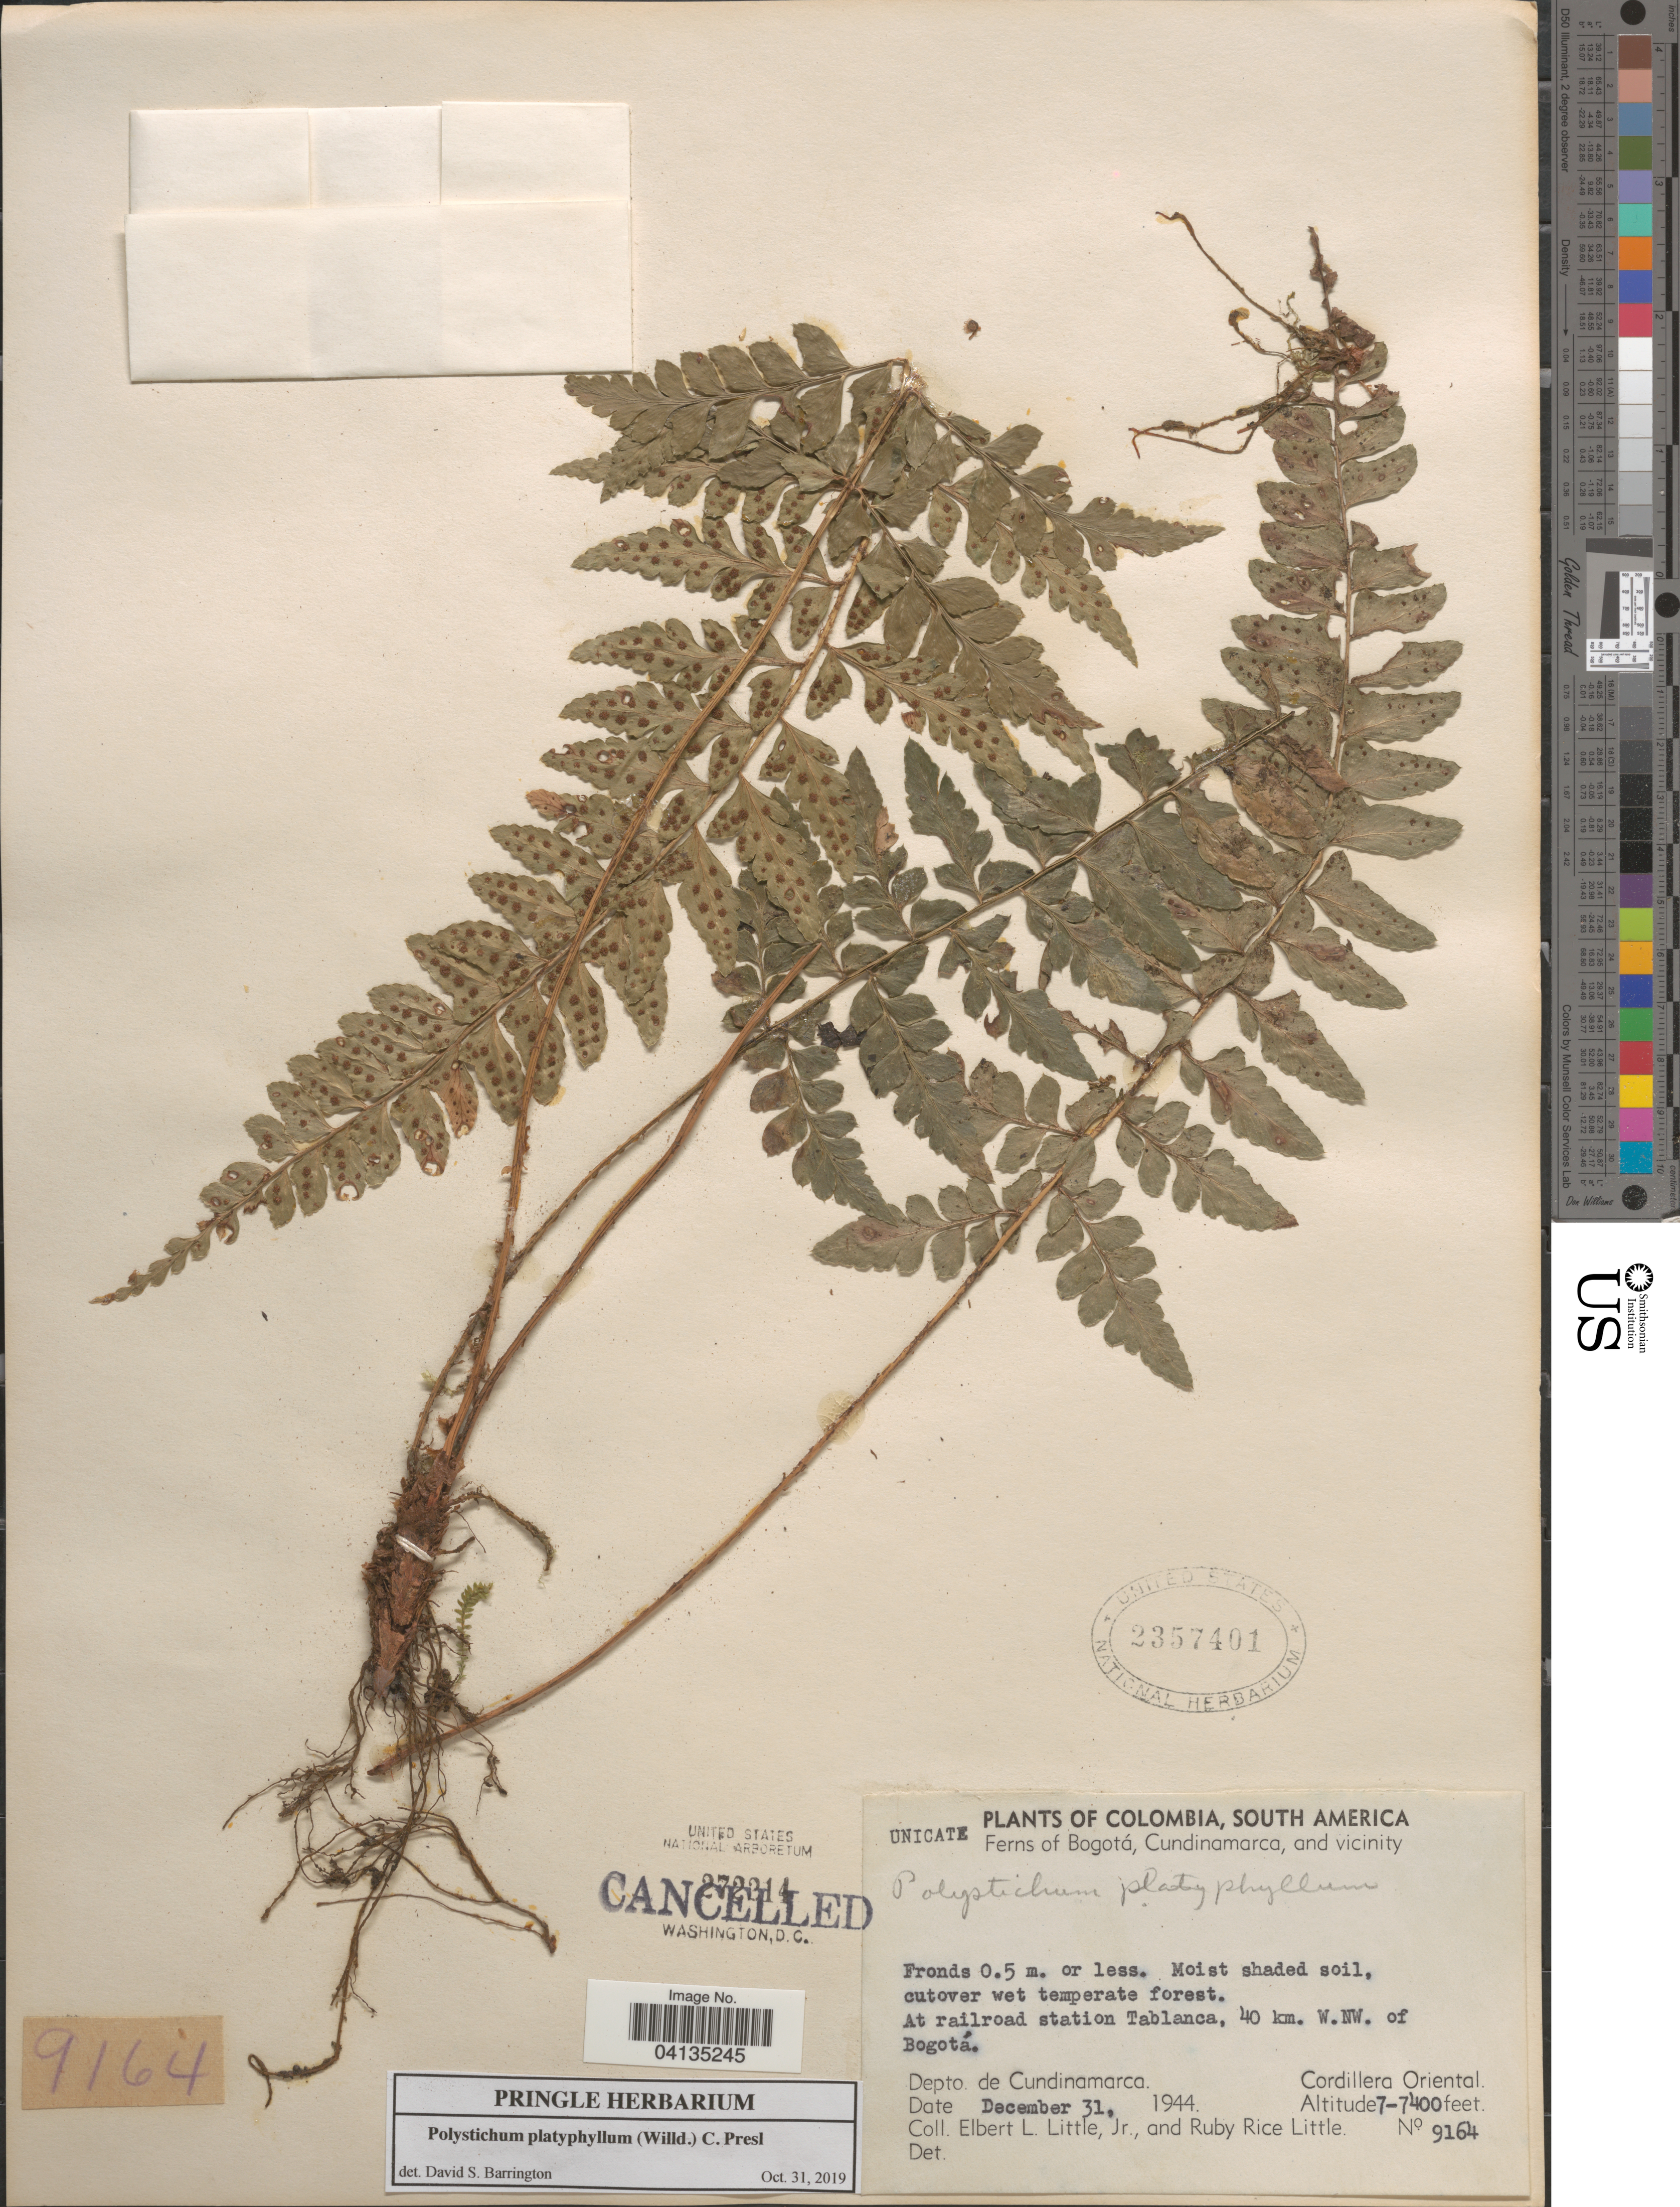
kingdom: Plantae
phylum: Tracheophyta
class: Polypodiopsida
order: Polypodiales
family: Dryopteridaceae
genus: Polystichum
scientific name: Polystichum platyphyllum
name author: (Willd.) C. Presl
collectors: E. L. Little & R. R. Little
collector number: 9164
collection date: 1944-12-31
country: Colombia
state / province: Cundinamarca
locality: At railroad station Tablanca, 40 km. W.NW. of Bogotá. Depto. de Cundinamarca. Cordillera Oriental.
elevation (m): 2134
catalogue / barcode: US 2357401